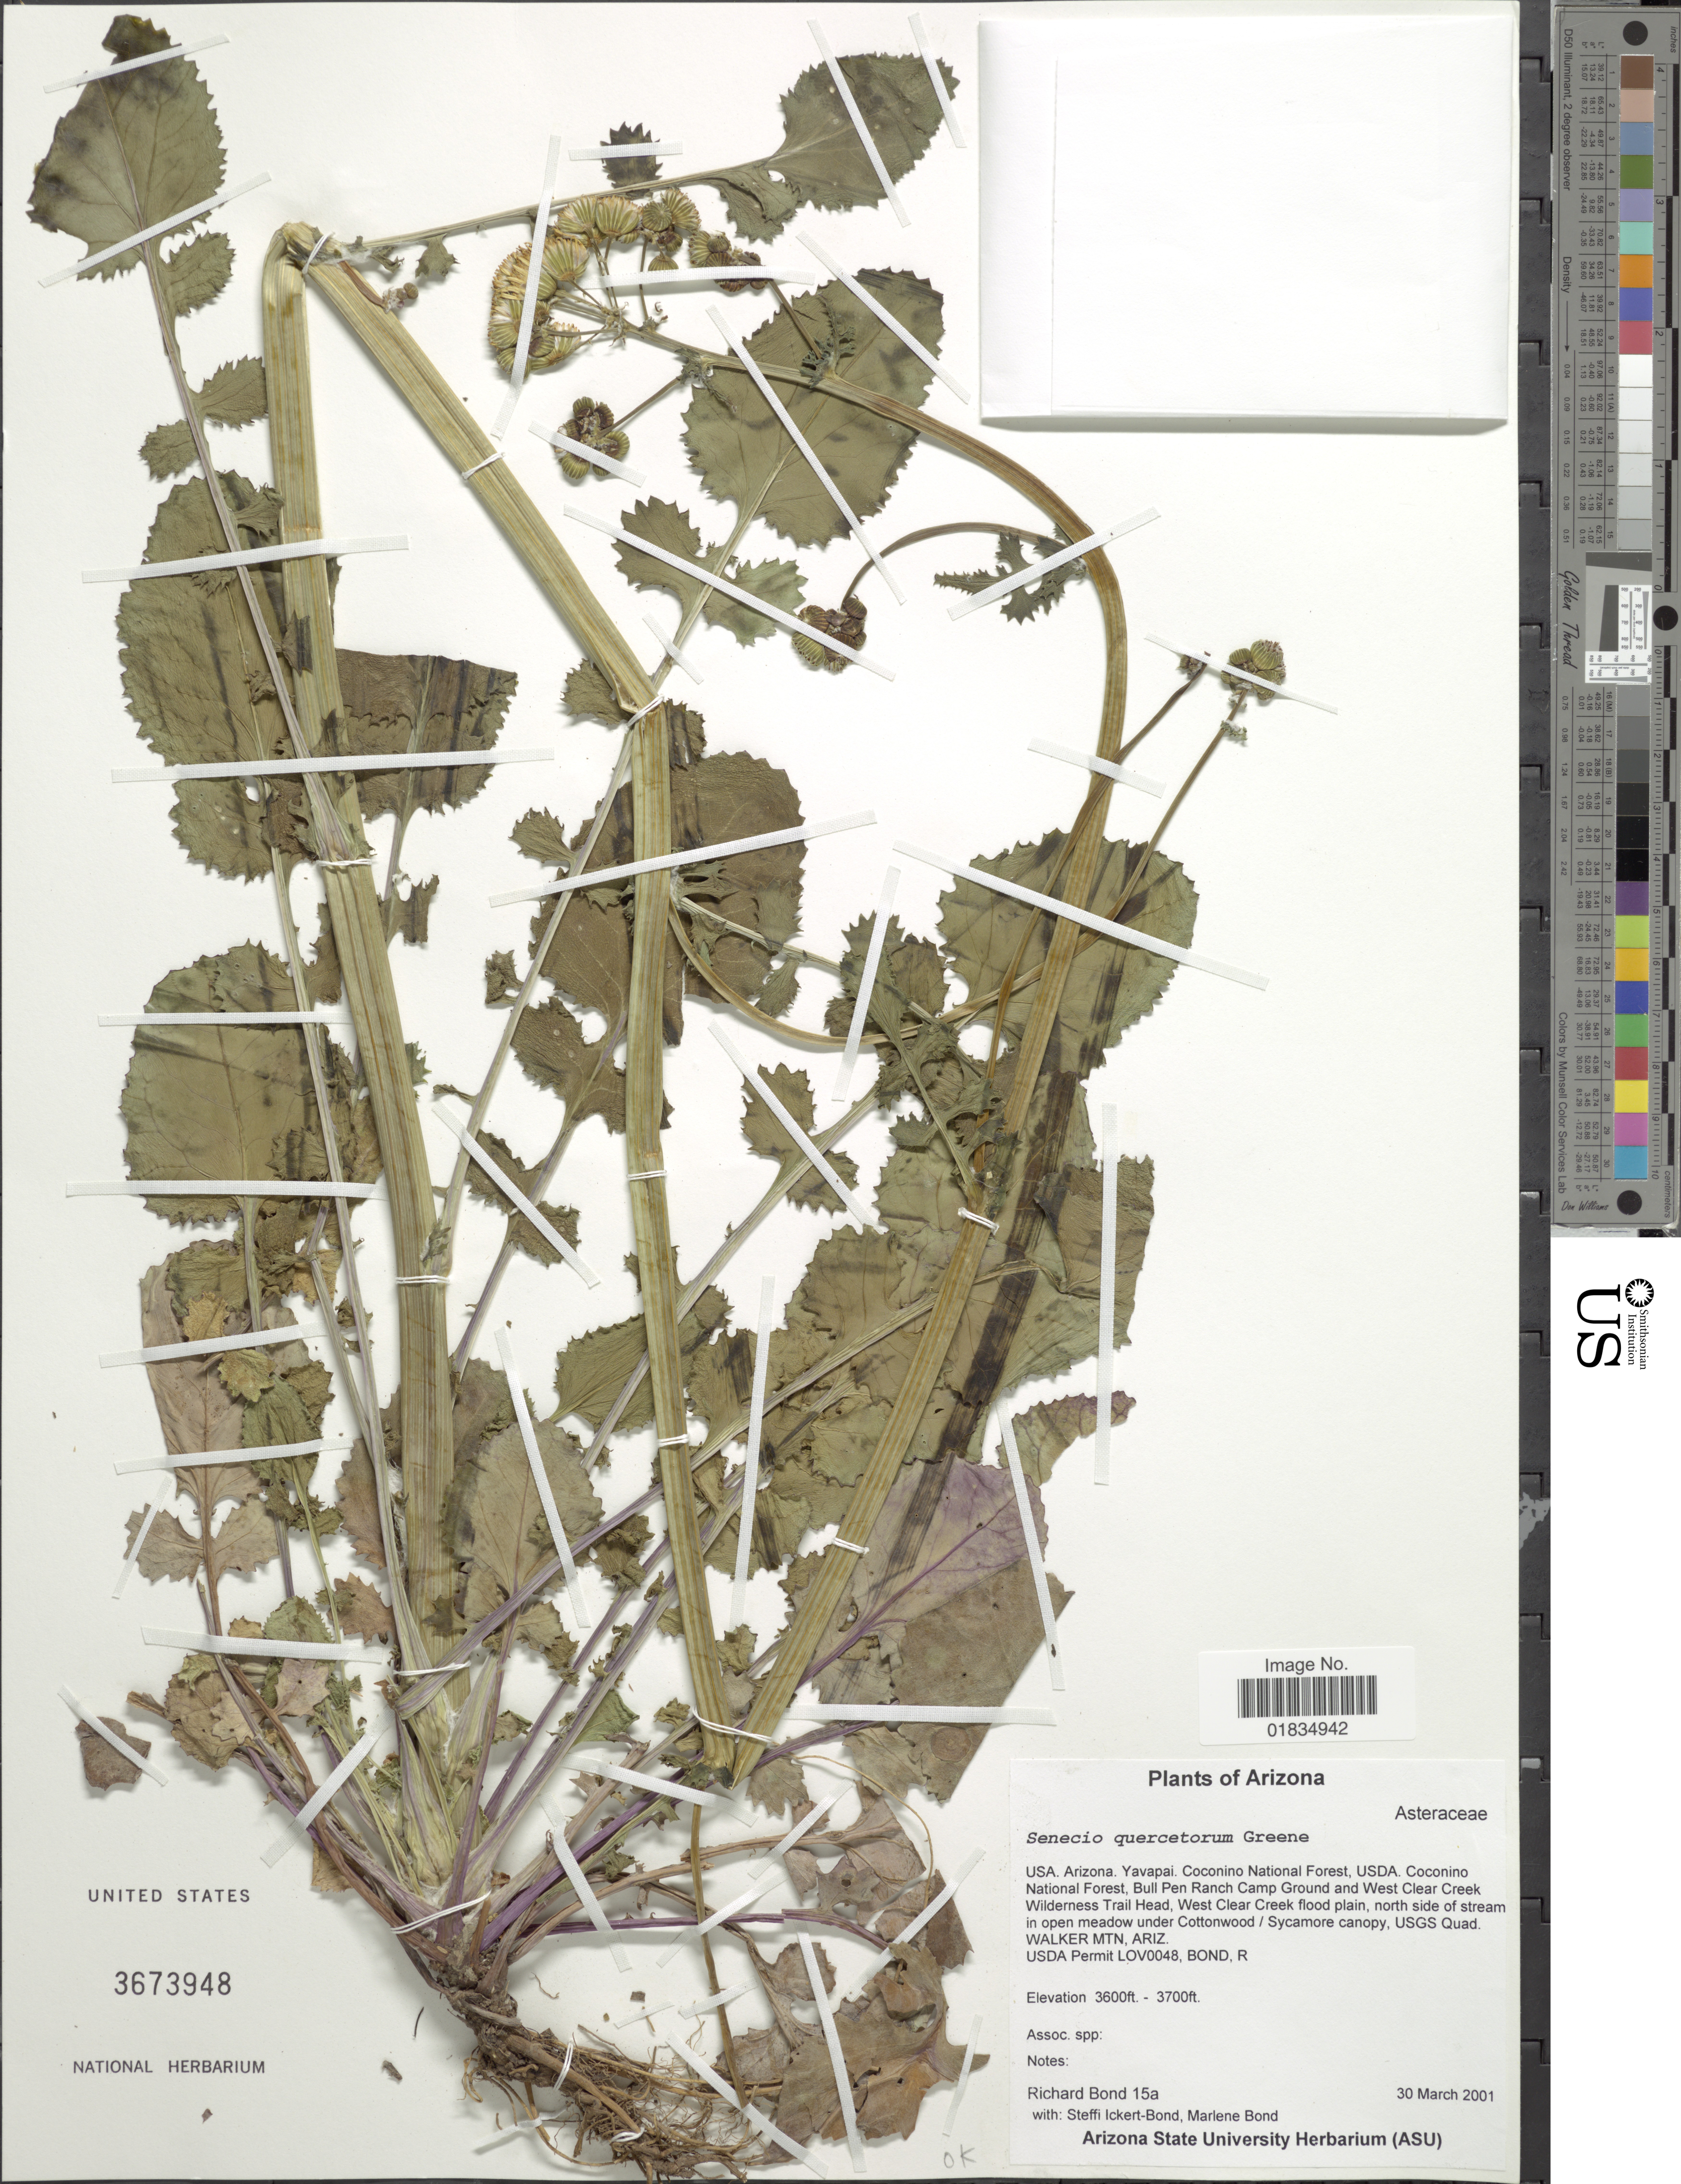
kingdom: Plantae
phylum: Tracheophyta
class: Magnoliopsida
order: Asterales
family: Asteraceae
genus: Senecio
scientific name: Senecio quercetorum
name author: Greene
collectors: R. Bond, S. Ickert-Bond & M. Bond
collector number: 15a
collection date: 2001-03-30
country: United States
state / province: Arizona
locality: Arizona, Yavapai, Coconino National Forest, USDA, Coconino Forest, Bull Pen Ranch Camp Ground and West Clear Creek Wilderness Trail Head, West Clear Creek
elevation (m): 1097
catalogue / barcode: US 3673948